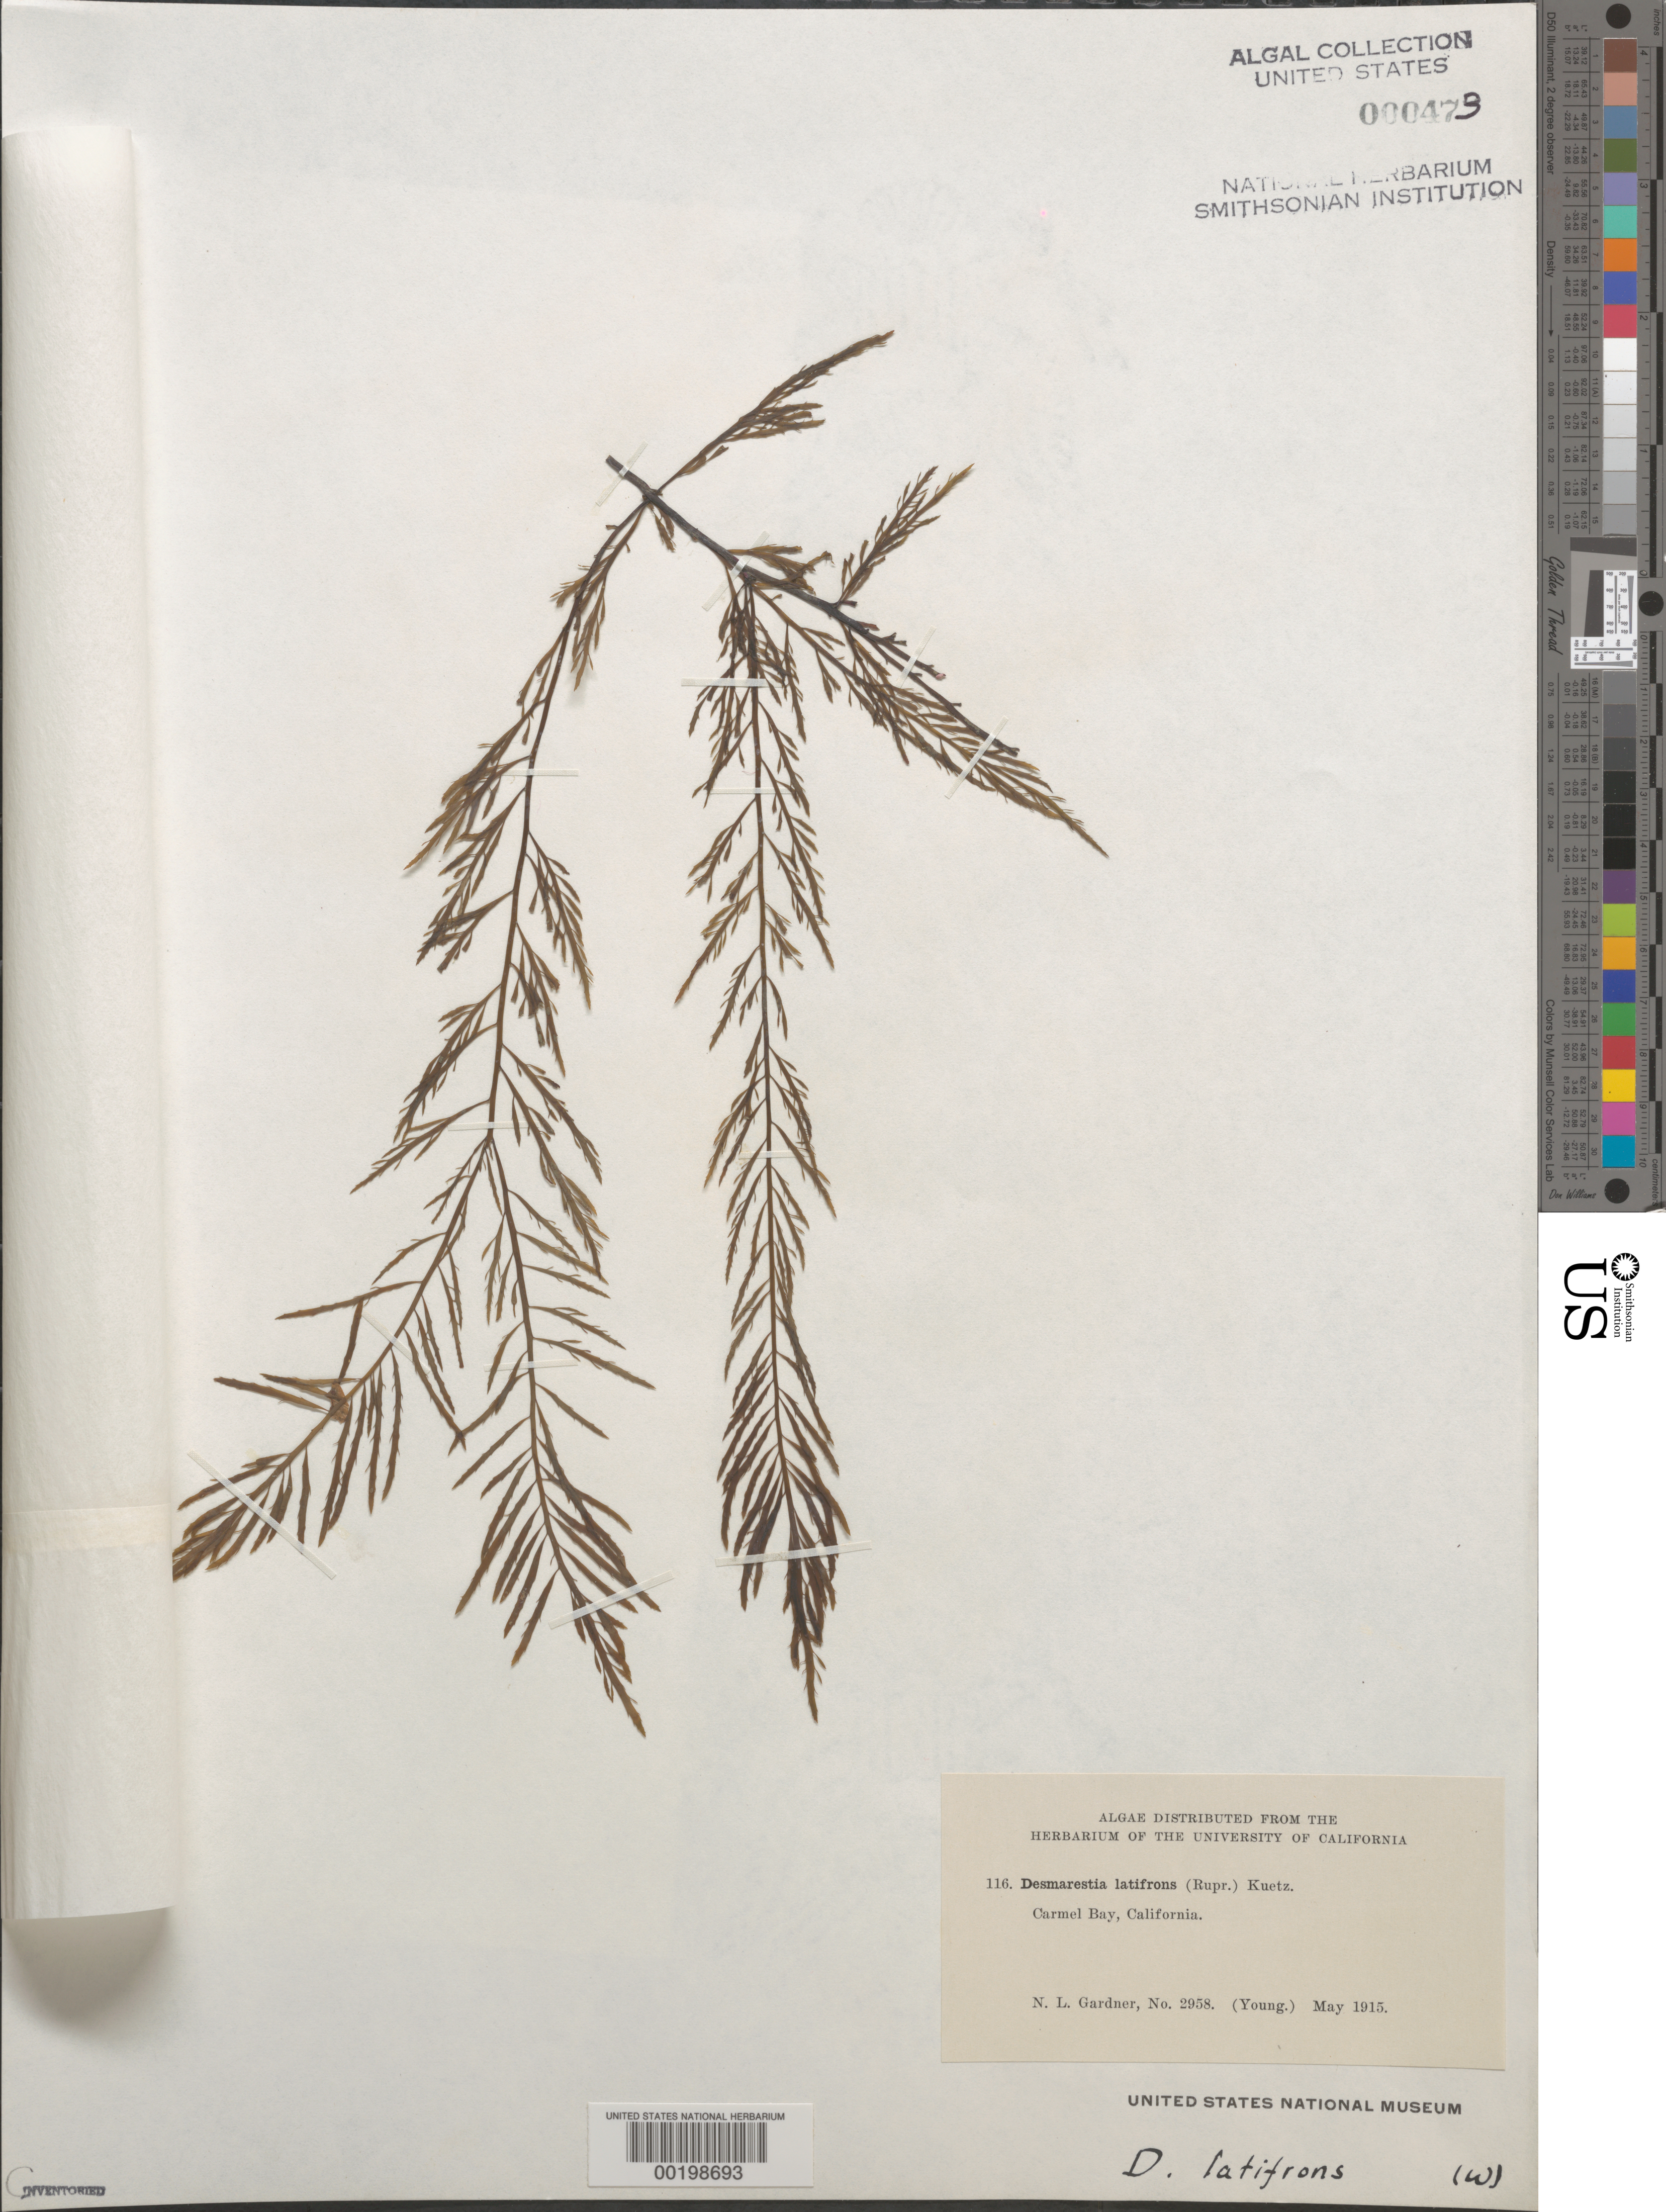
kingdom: Chromista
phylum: Ochrophyta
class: Phaeophyceae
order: Desmarestiales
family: Desmarestiaceae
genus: Desmarestia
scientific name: Desmarestia latifrons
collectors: N. Gardner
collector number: NLG 2958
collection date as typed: May 1915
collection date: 1915-05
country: United States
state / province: California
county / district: Monterey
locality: Carmel Bay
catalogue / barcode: US 473